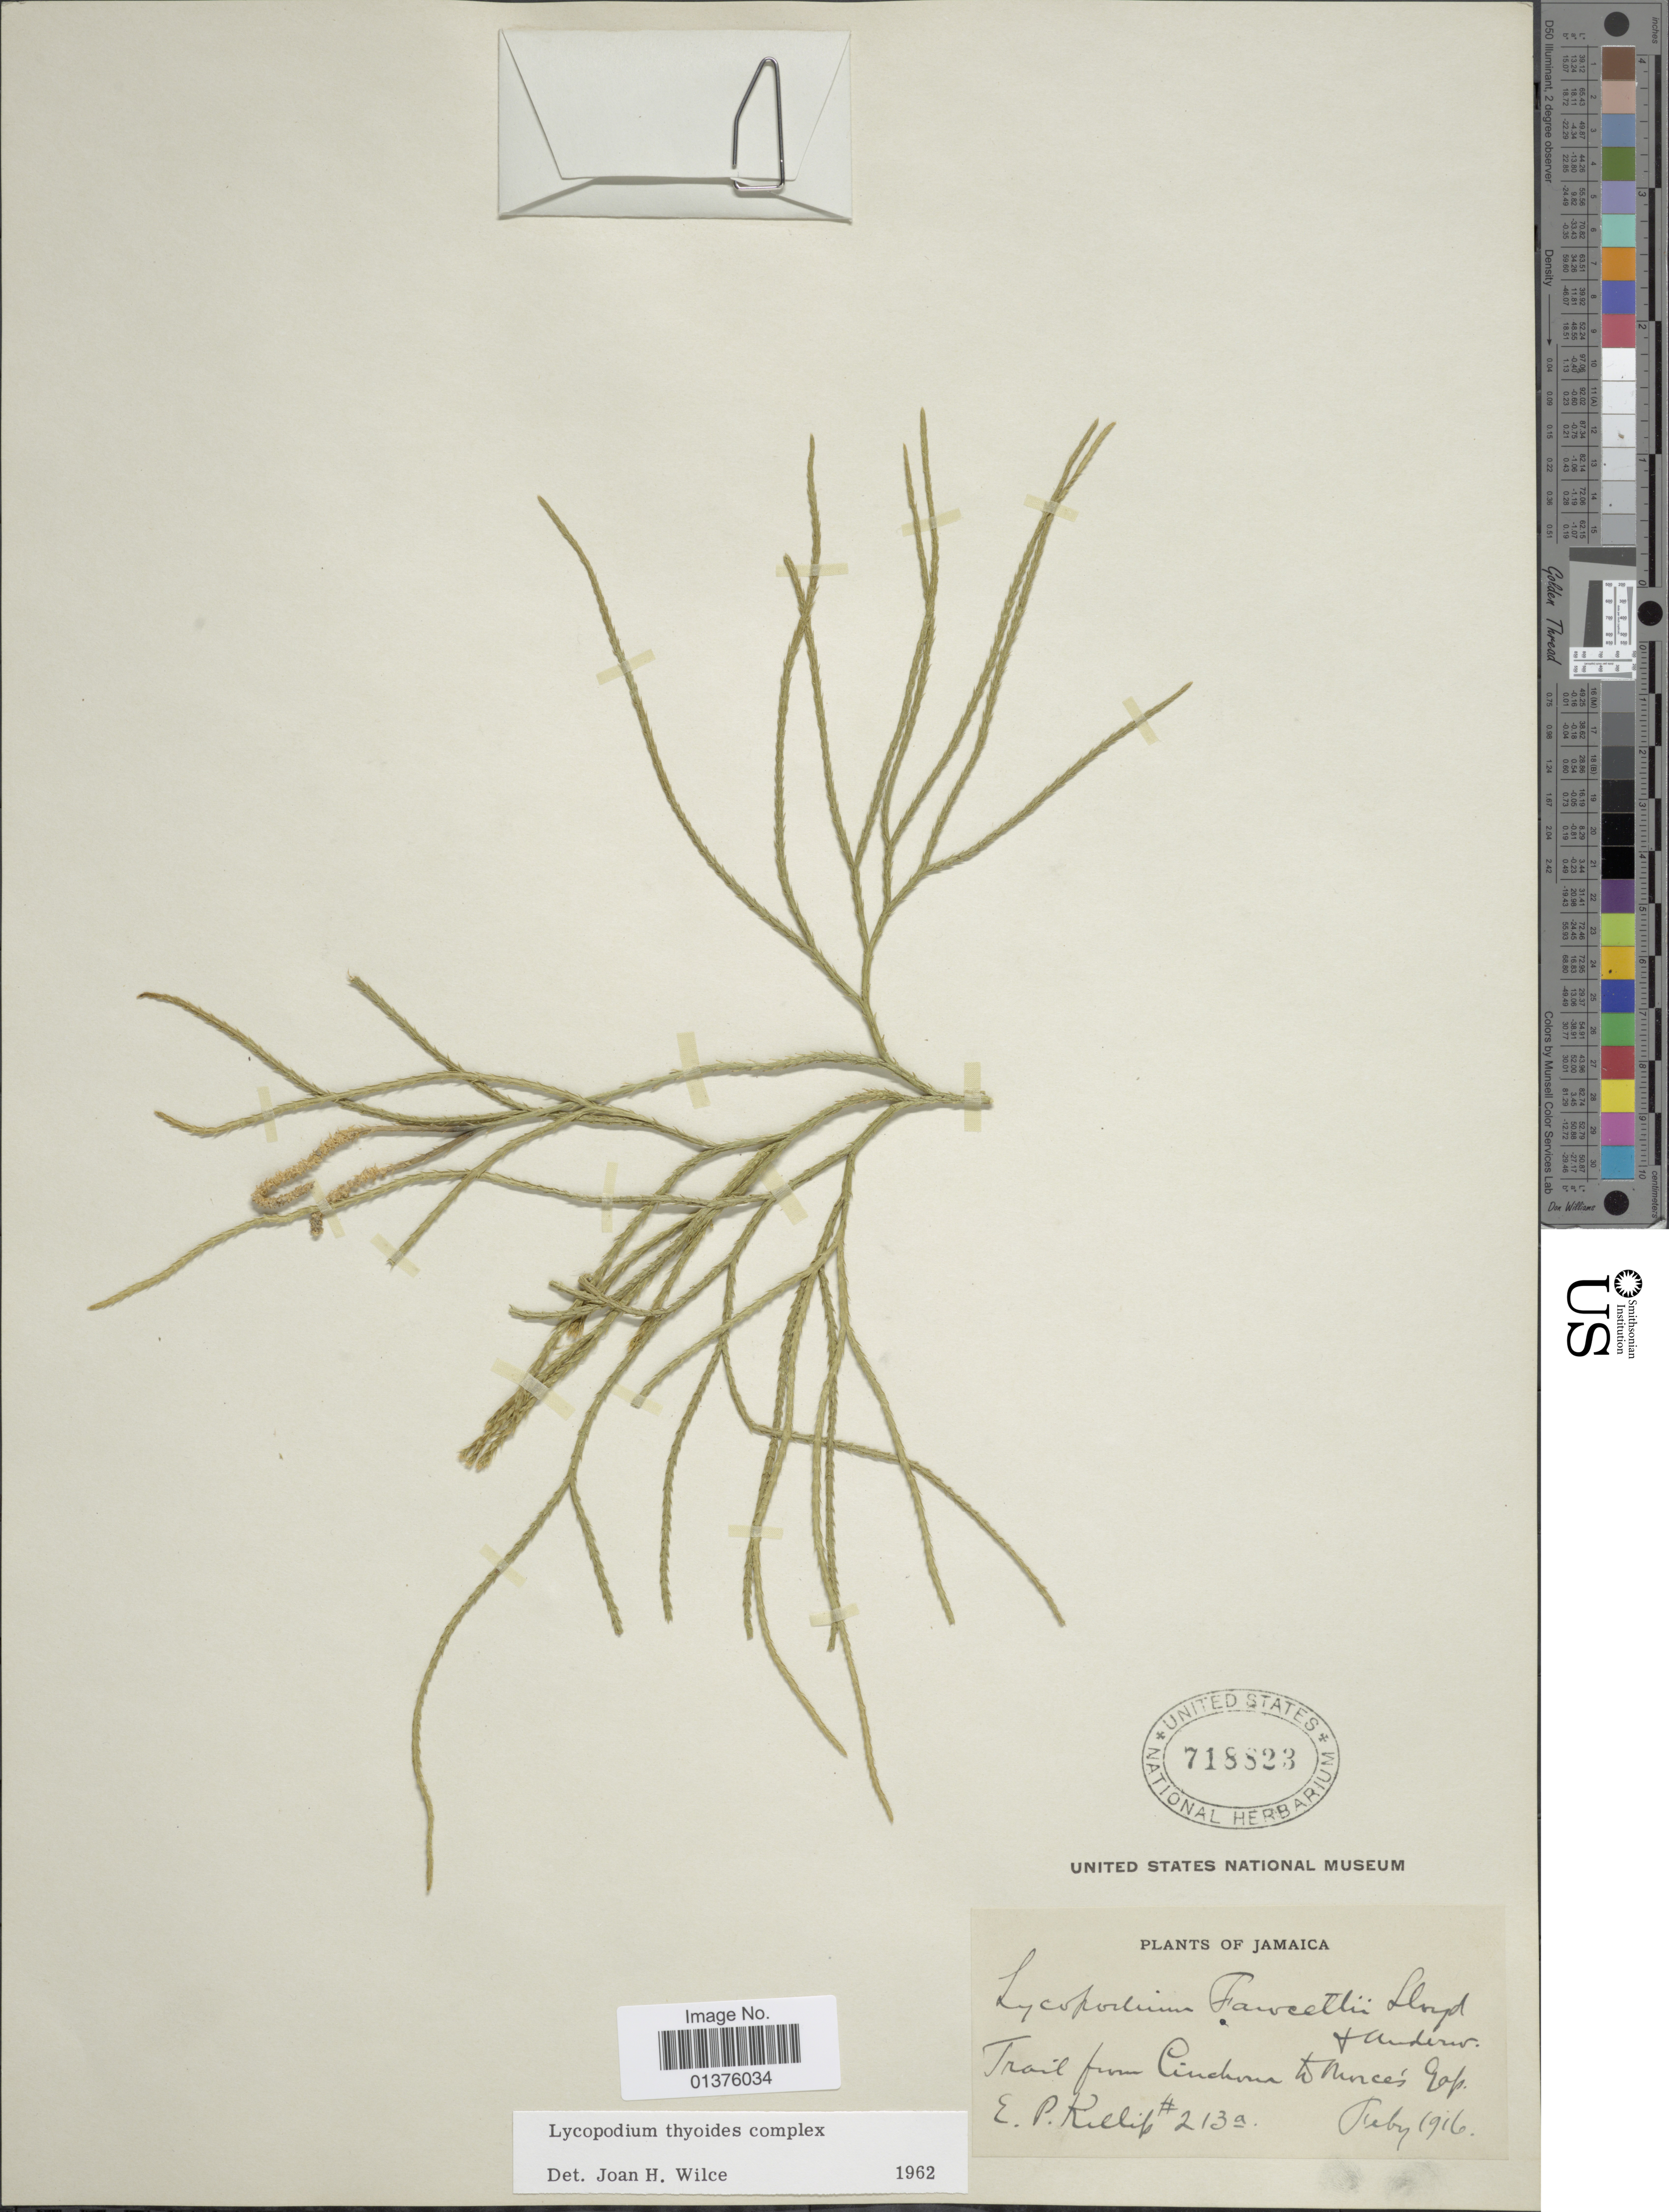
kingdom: Plantae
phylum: Tracheophyta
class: Lycopodiopsida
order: Lycopodiales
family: Lycopodiaceae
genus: Diphasiastrum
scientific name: Diphasiastrum thyoides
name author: (Humb. & Bonpl. ex Willd.) Holub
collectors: E. P. Killip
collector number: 213a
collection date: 1916-07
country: Jamaica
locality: Trail from Cinchona to Morce's Gap.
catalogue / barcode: US 718823